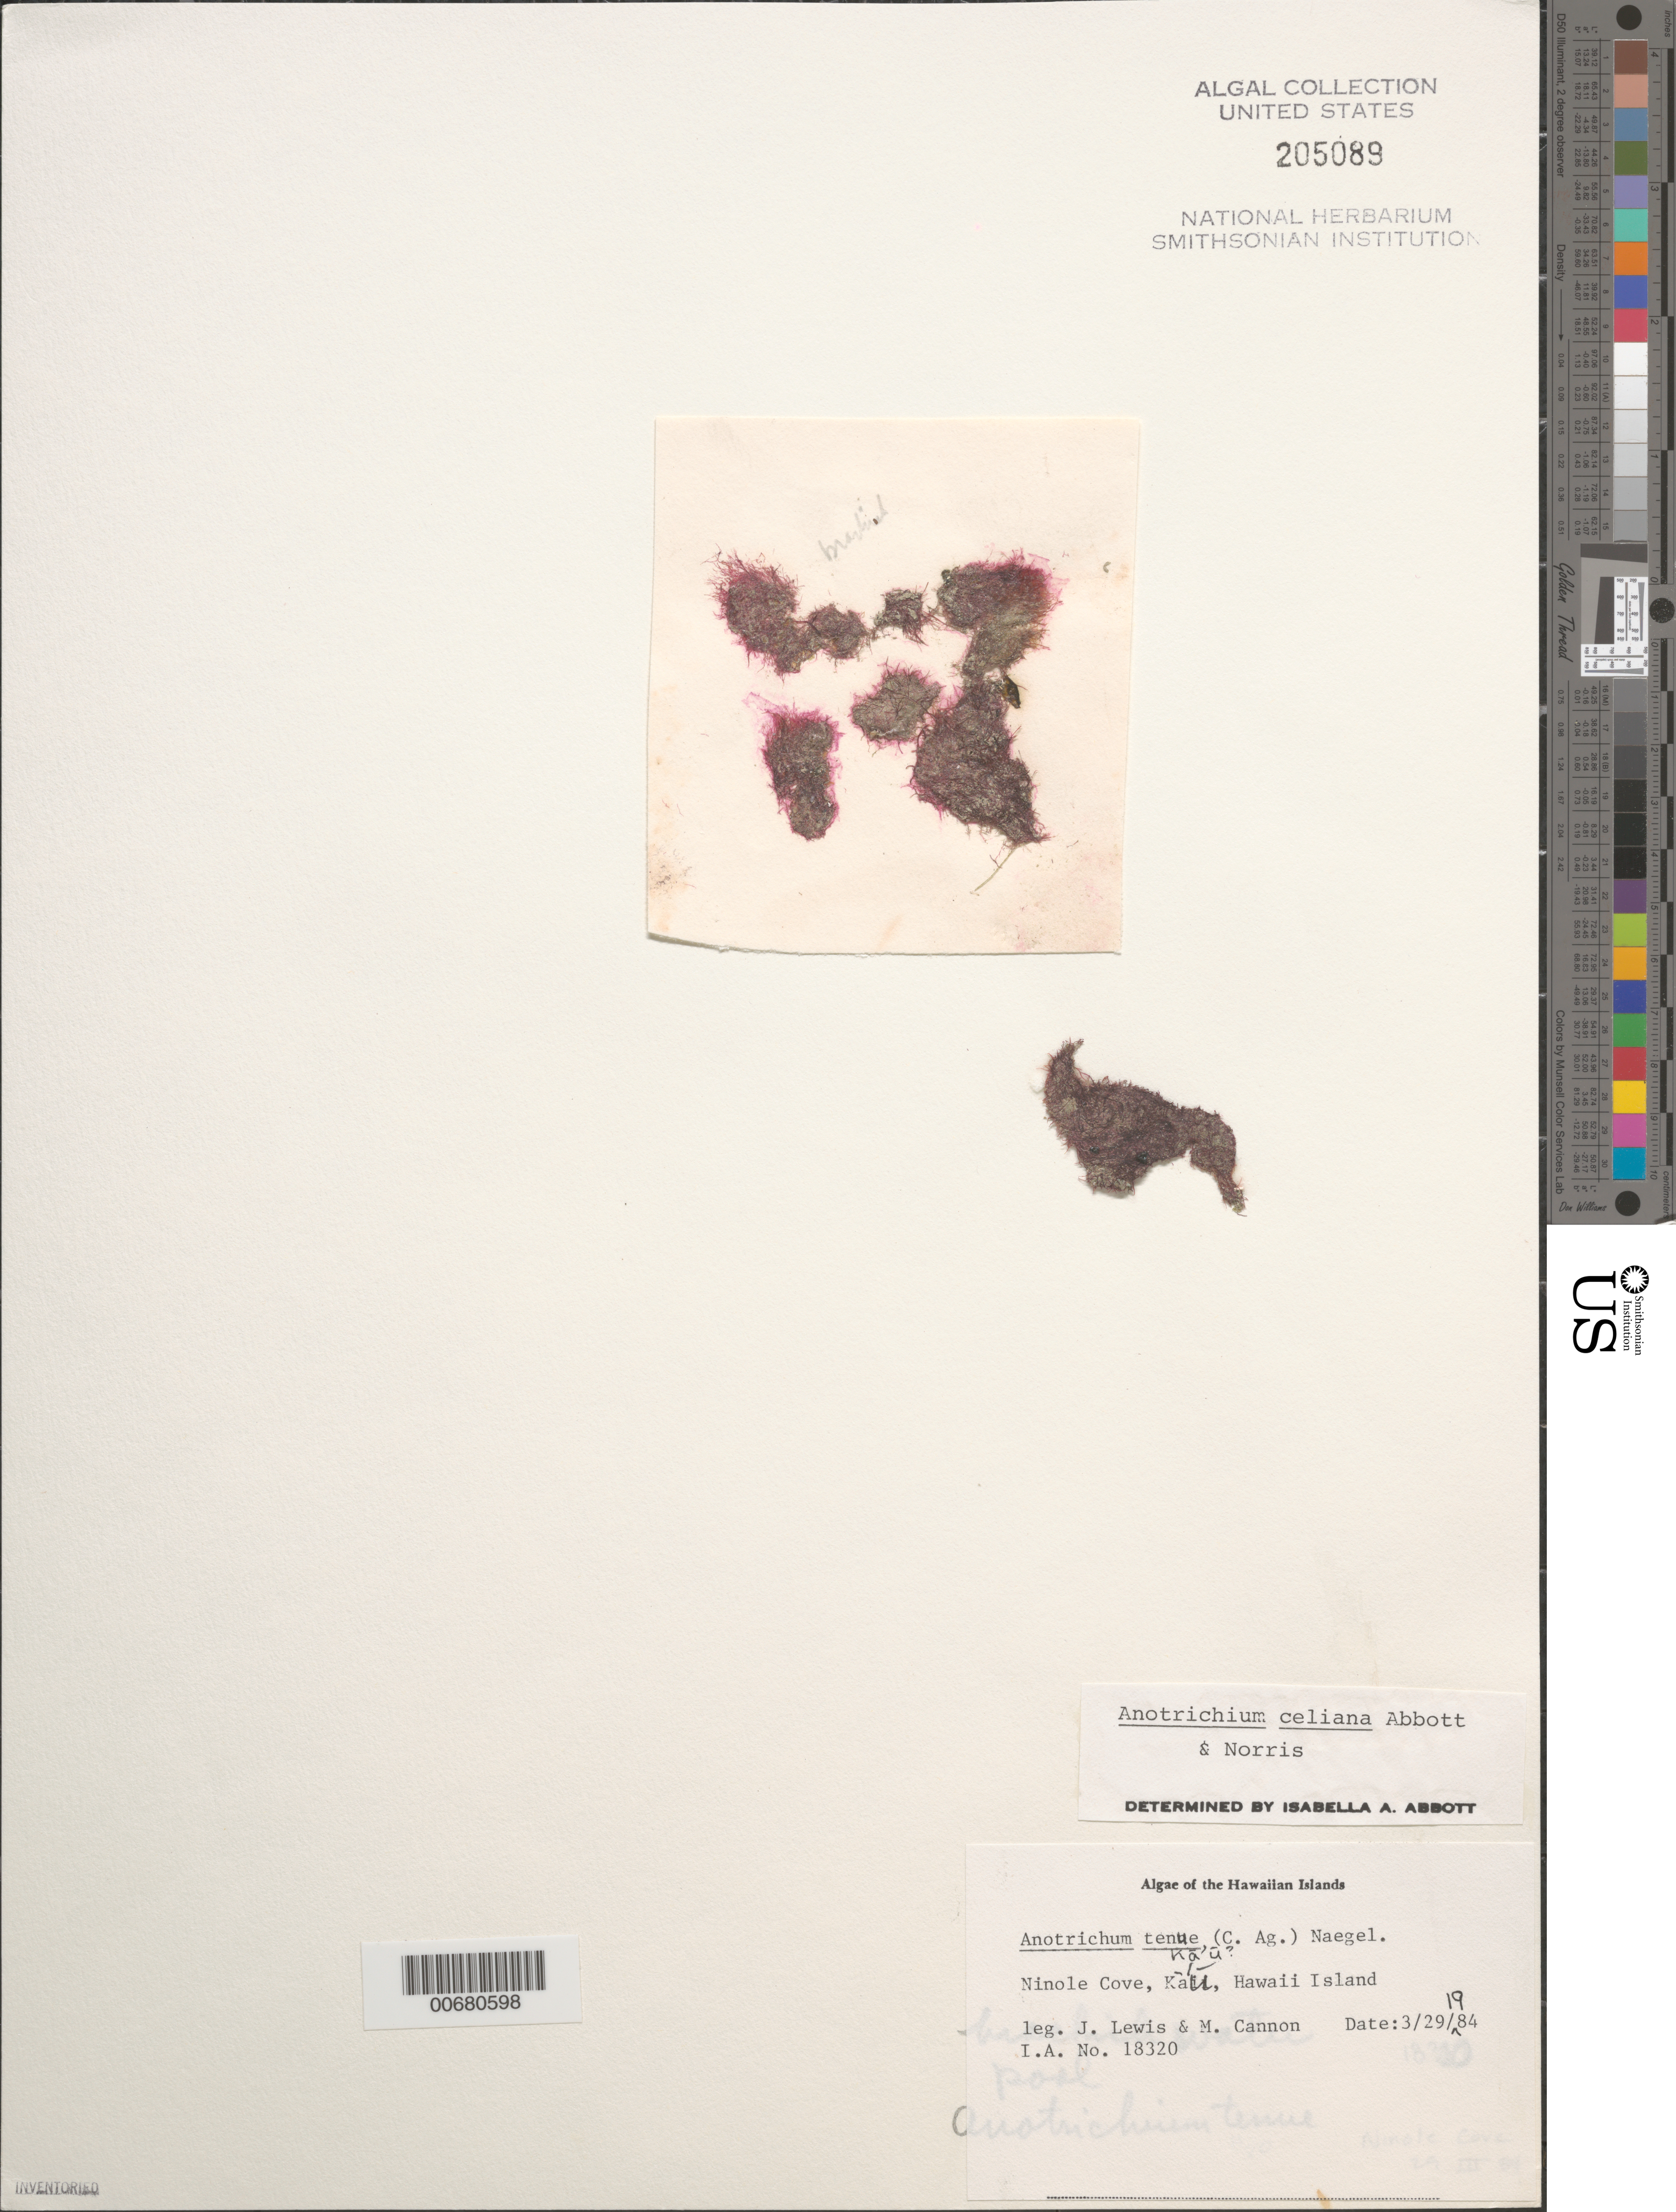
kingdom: Plantae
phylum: Rhodophyta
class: Florideophyceae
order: Ceramiales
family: Wrangeliaceae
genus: Anotrichium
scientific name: Anotrichium tenue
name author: (C. Agardh) Nägeli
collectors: J. Lewis & M. Cannon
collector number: IAA 18320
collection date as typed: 29 Mar 1984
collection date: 1984-03-29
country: United States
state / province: Hawaii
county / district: Hawaii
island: Hawaii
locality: Ninole Cove, Kau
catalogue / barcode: US 205089